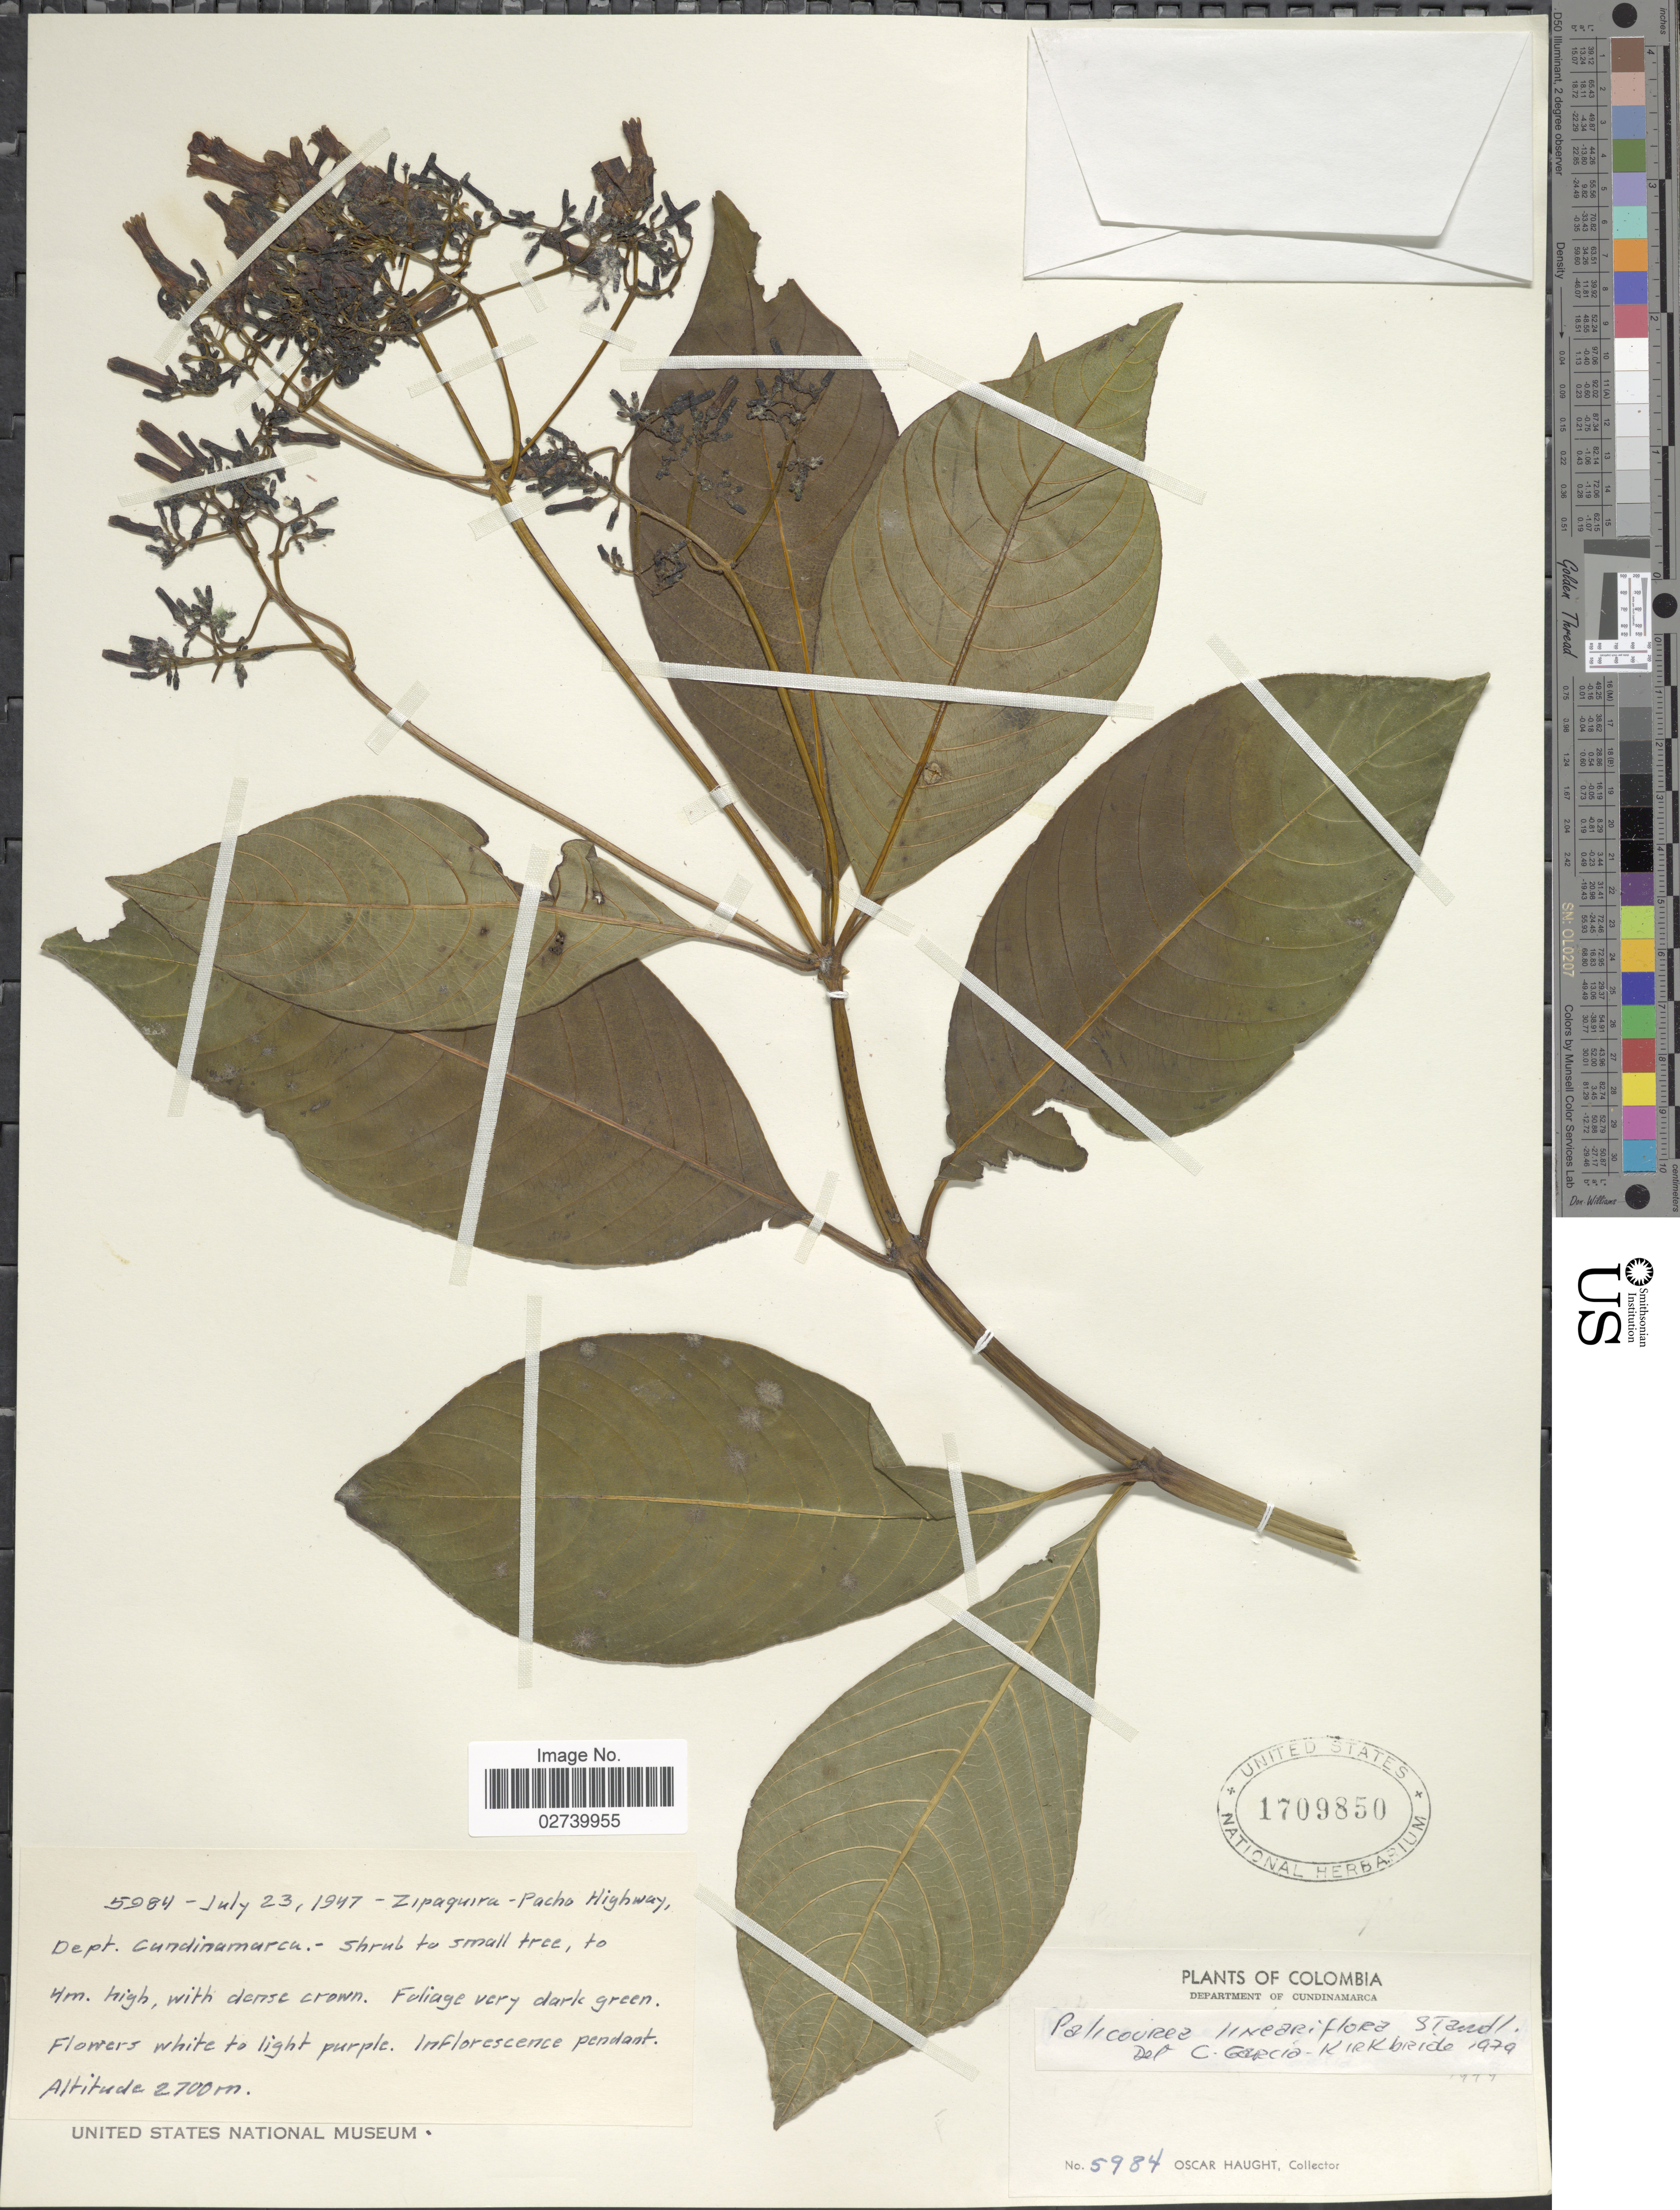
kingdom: Plantae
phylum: Tracheophyta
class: Magnoliopsida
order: Gentianales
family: Rubiaceae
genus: Palicourea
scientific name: Palicourea lineariflora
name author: Wernham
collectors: O. L. Haught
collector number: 5984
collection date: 1947-07-23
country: Colombia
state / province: Cundinamarca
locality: Zipaquira-Pacho Highway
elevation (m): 2700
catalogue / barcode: US 1709850